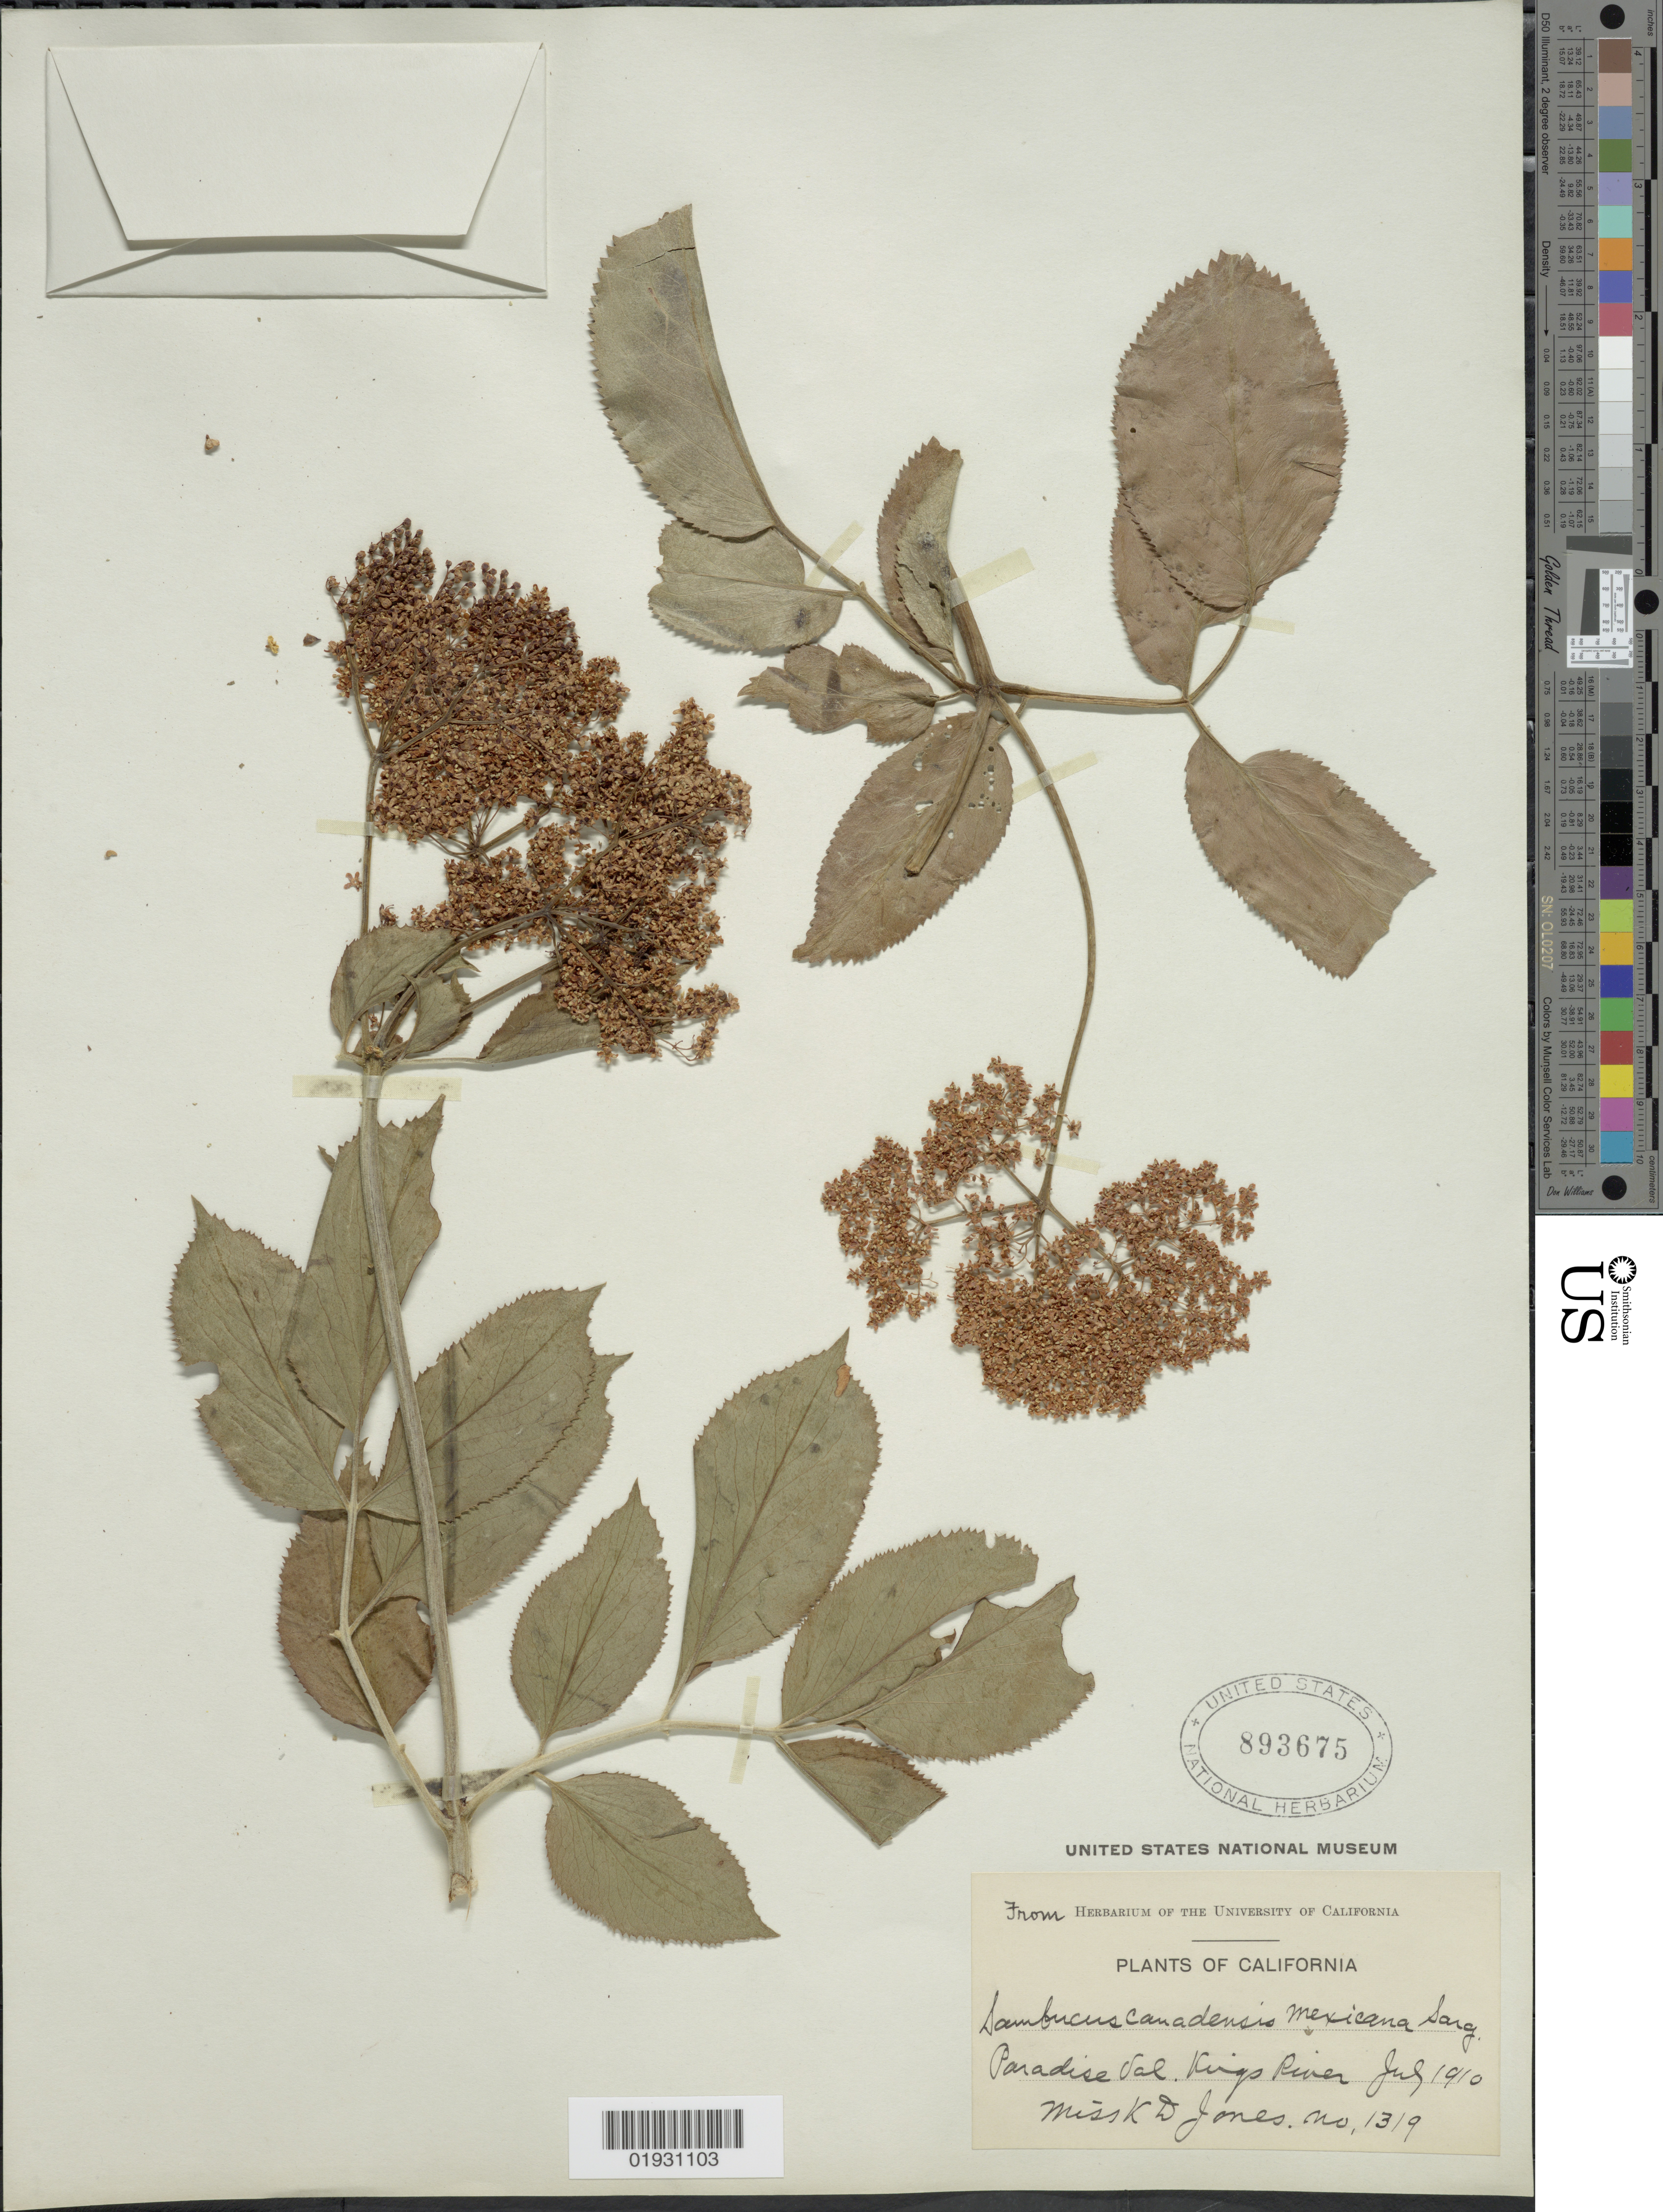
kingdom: Plantae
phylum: Tracheophyta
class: Magnoliopsida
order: Dipsacales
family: Viburnaceae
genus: Sambucus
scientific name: Sambucus mexicana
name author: C. Presl ex DC.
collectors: K. D. Jones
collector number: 1319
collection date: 1910-07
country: United States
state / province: California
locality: Paradise Val. Kings River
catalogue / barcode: US 893675